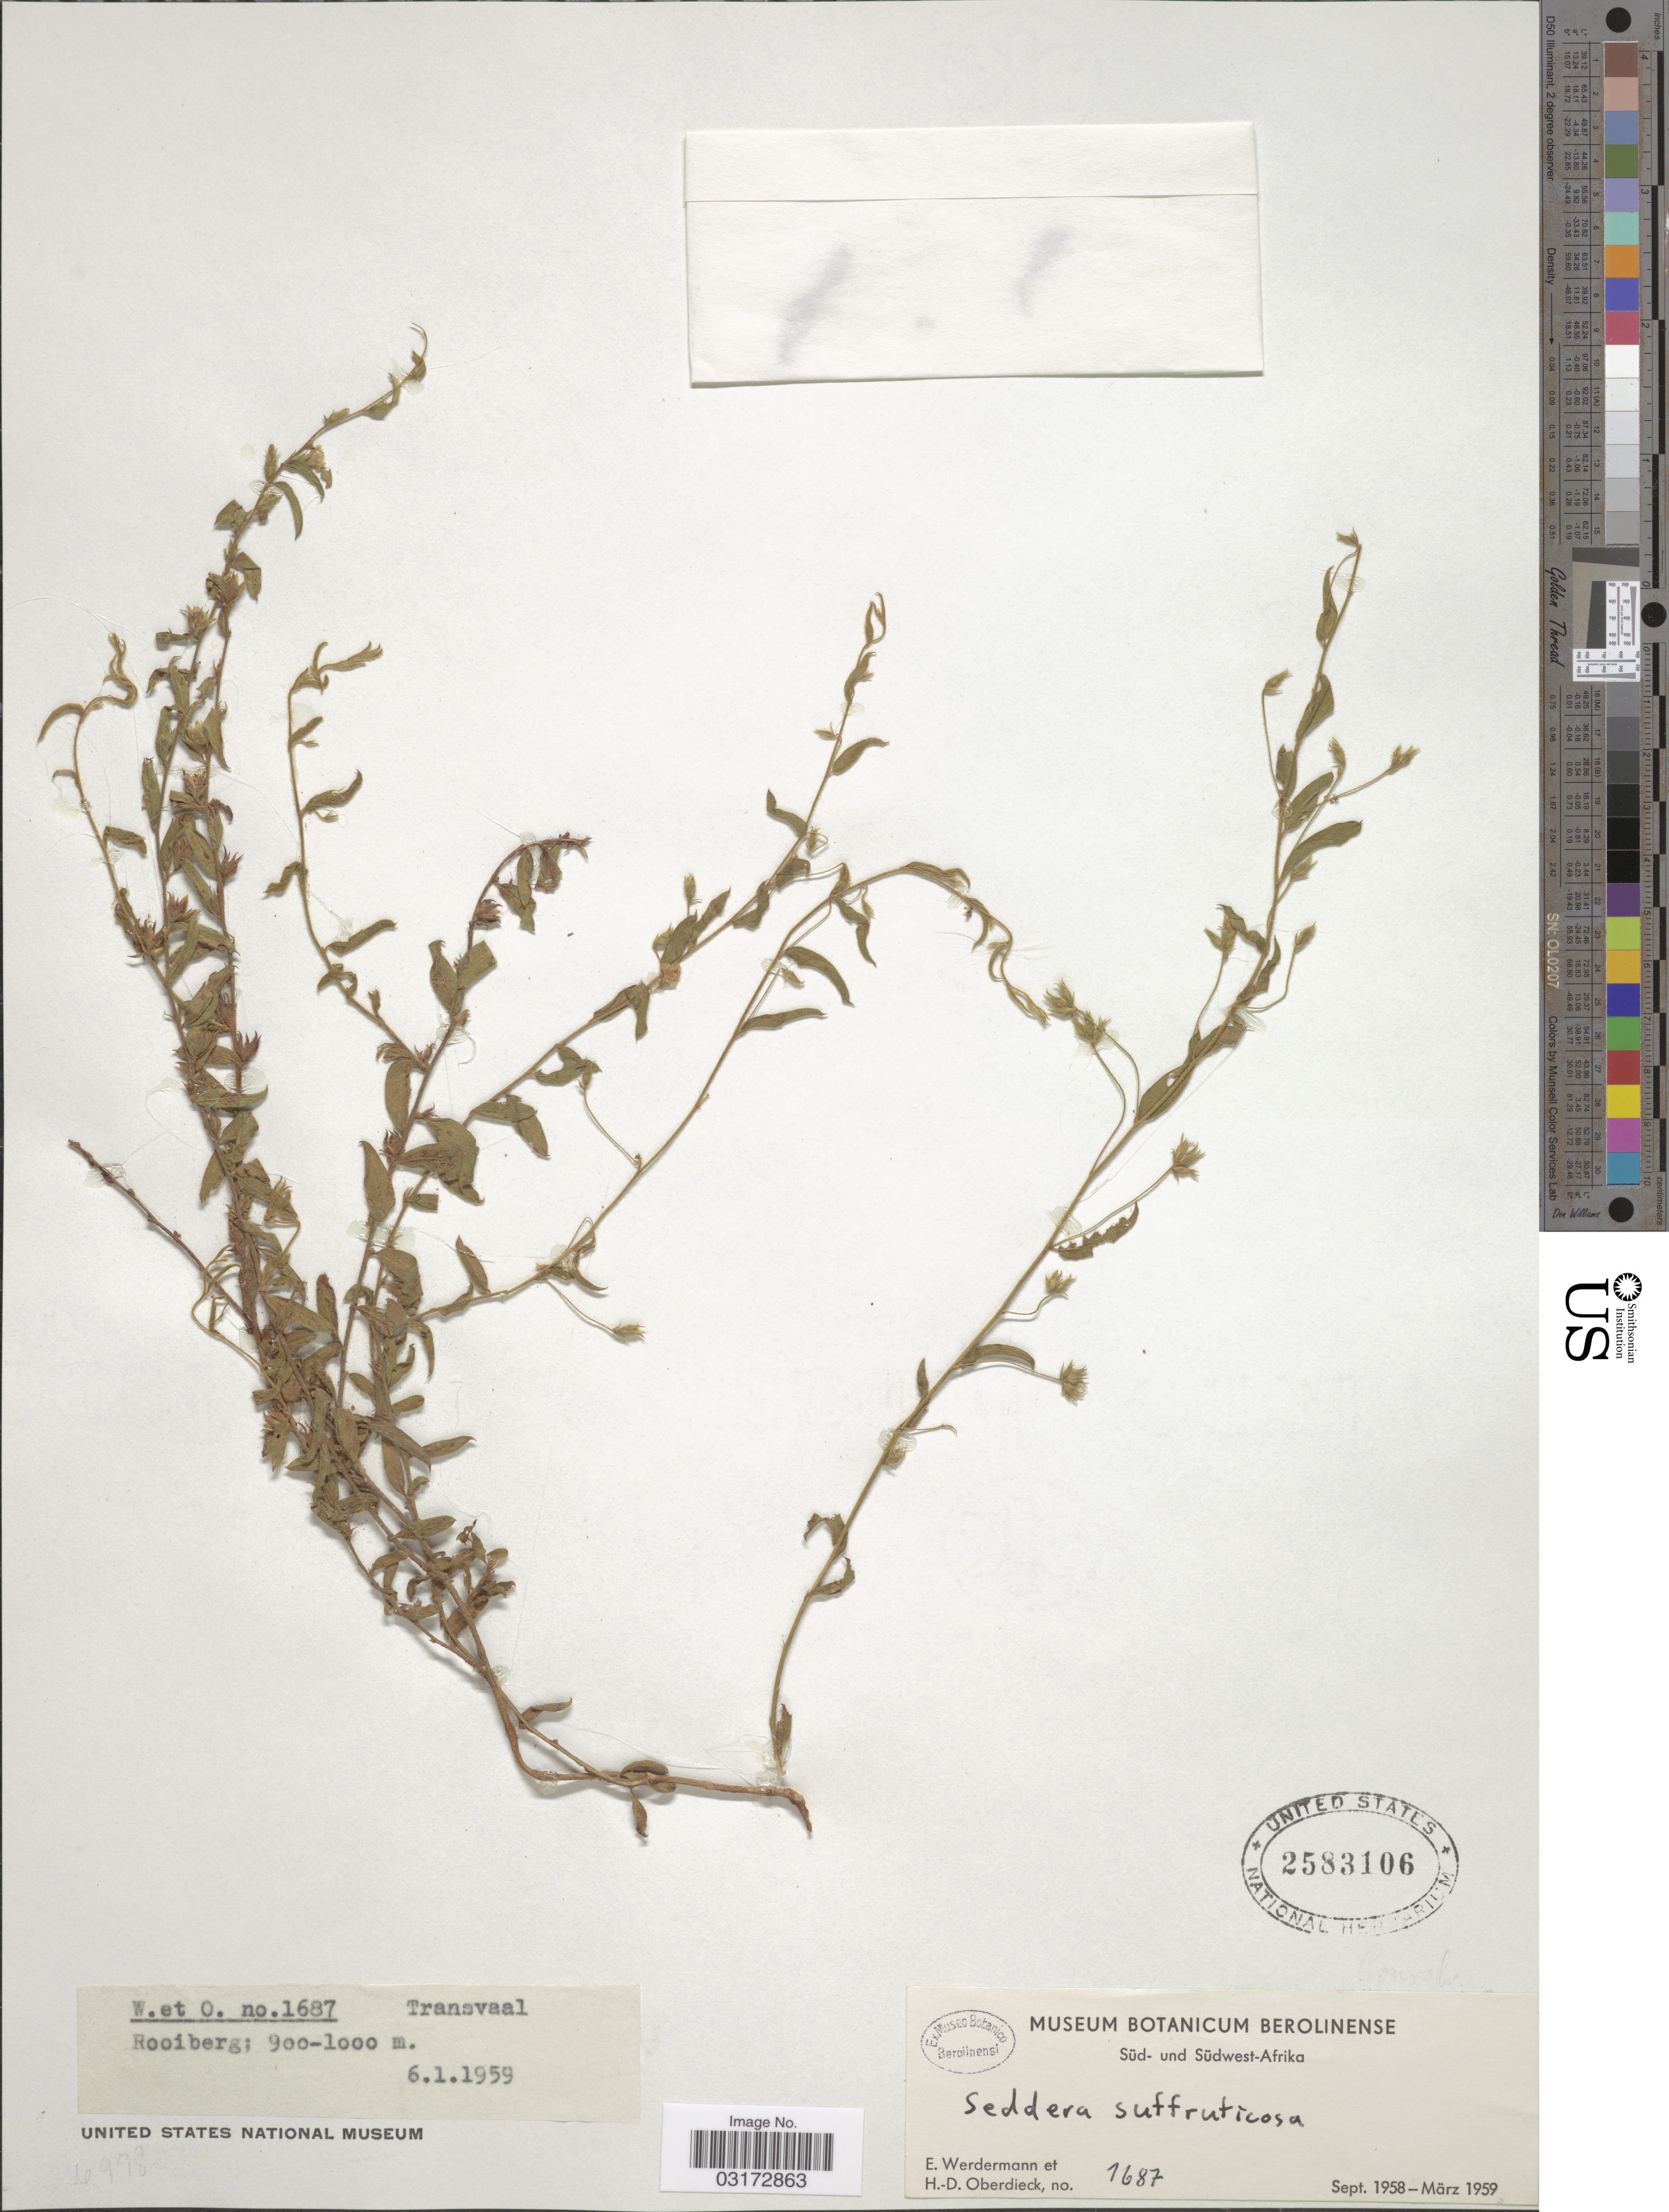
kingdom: Plantae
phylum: Tracheophyta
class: Magnoliopsida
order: Solanales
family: Convolvulaceae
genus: Seddera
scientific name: Seddera suffruticosa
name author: Hallier f.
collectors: E. Werdermann & H. Oberdieck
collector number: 1687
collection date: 1959-01-06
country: South Africa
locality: Transvaal, Rooiberg.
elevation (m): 900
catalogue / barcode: US 2583106